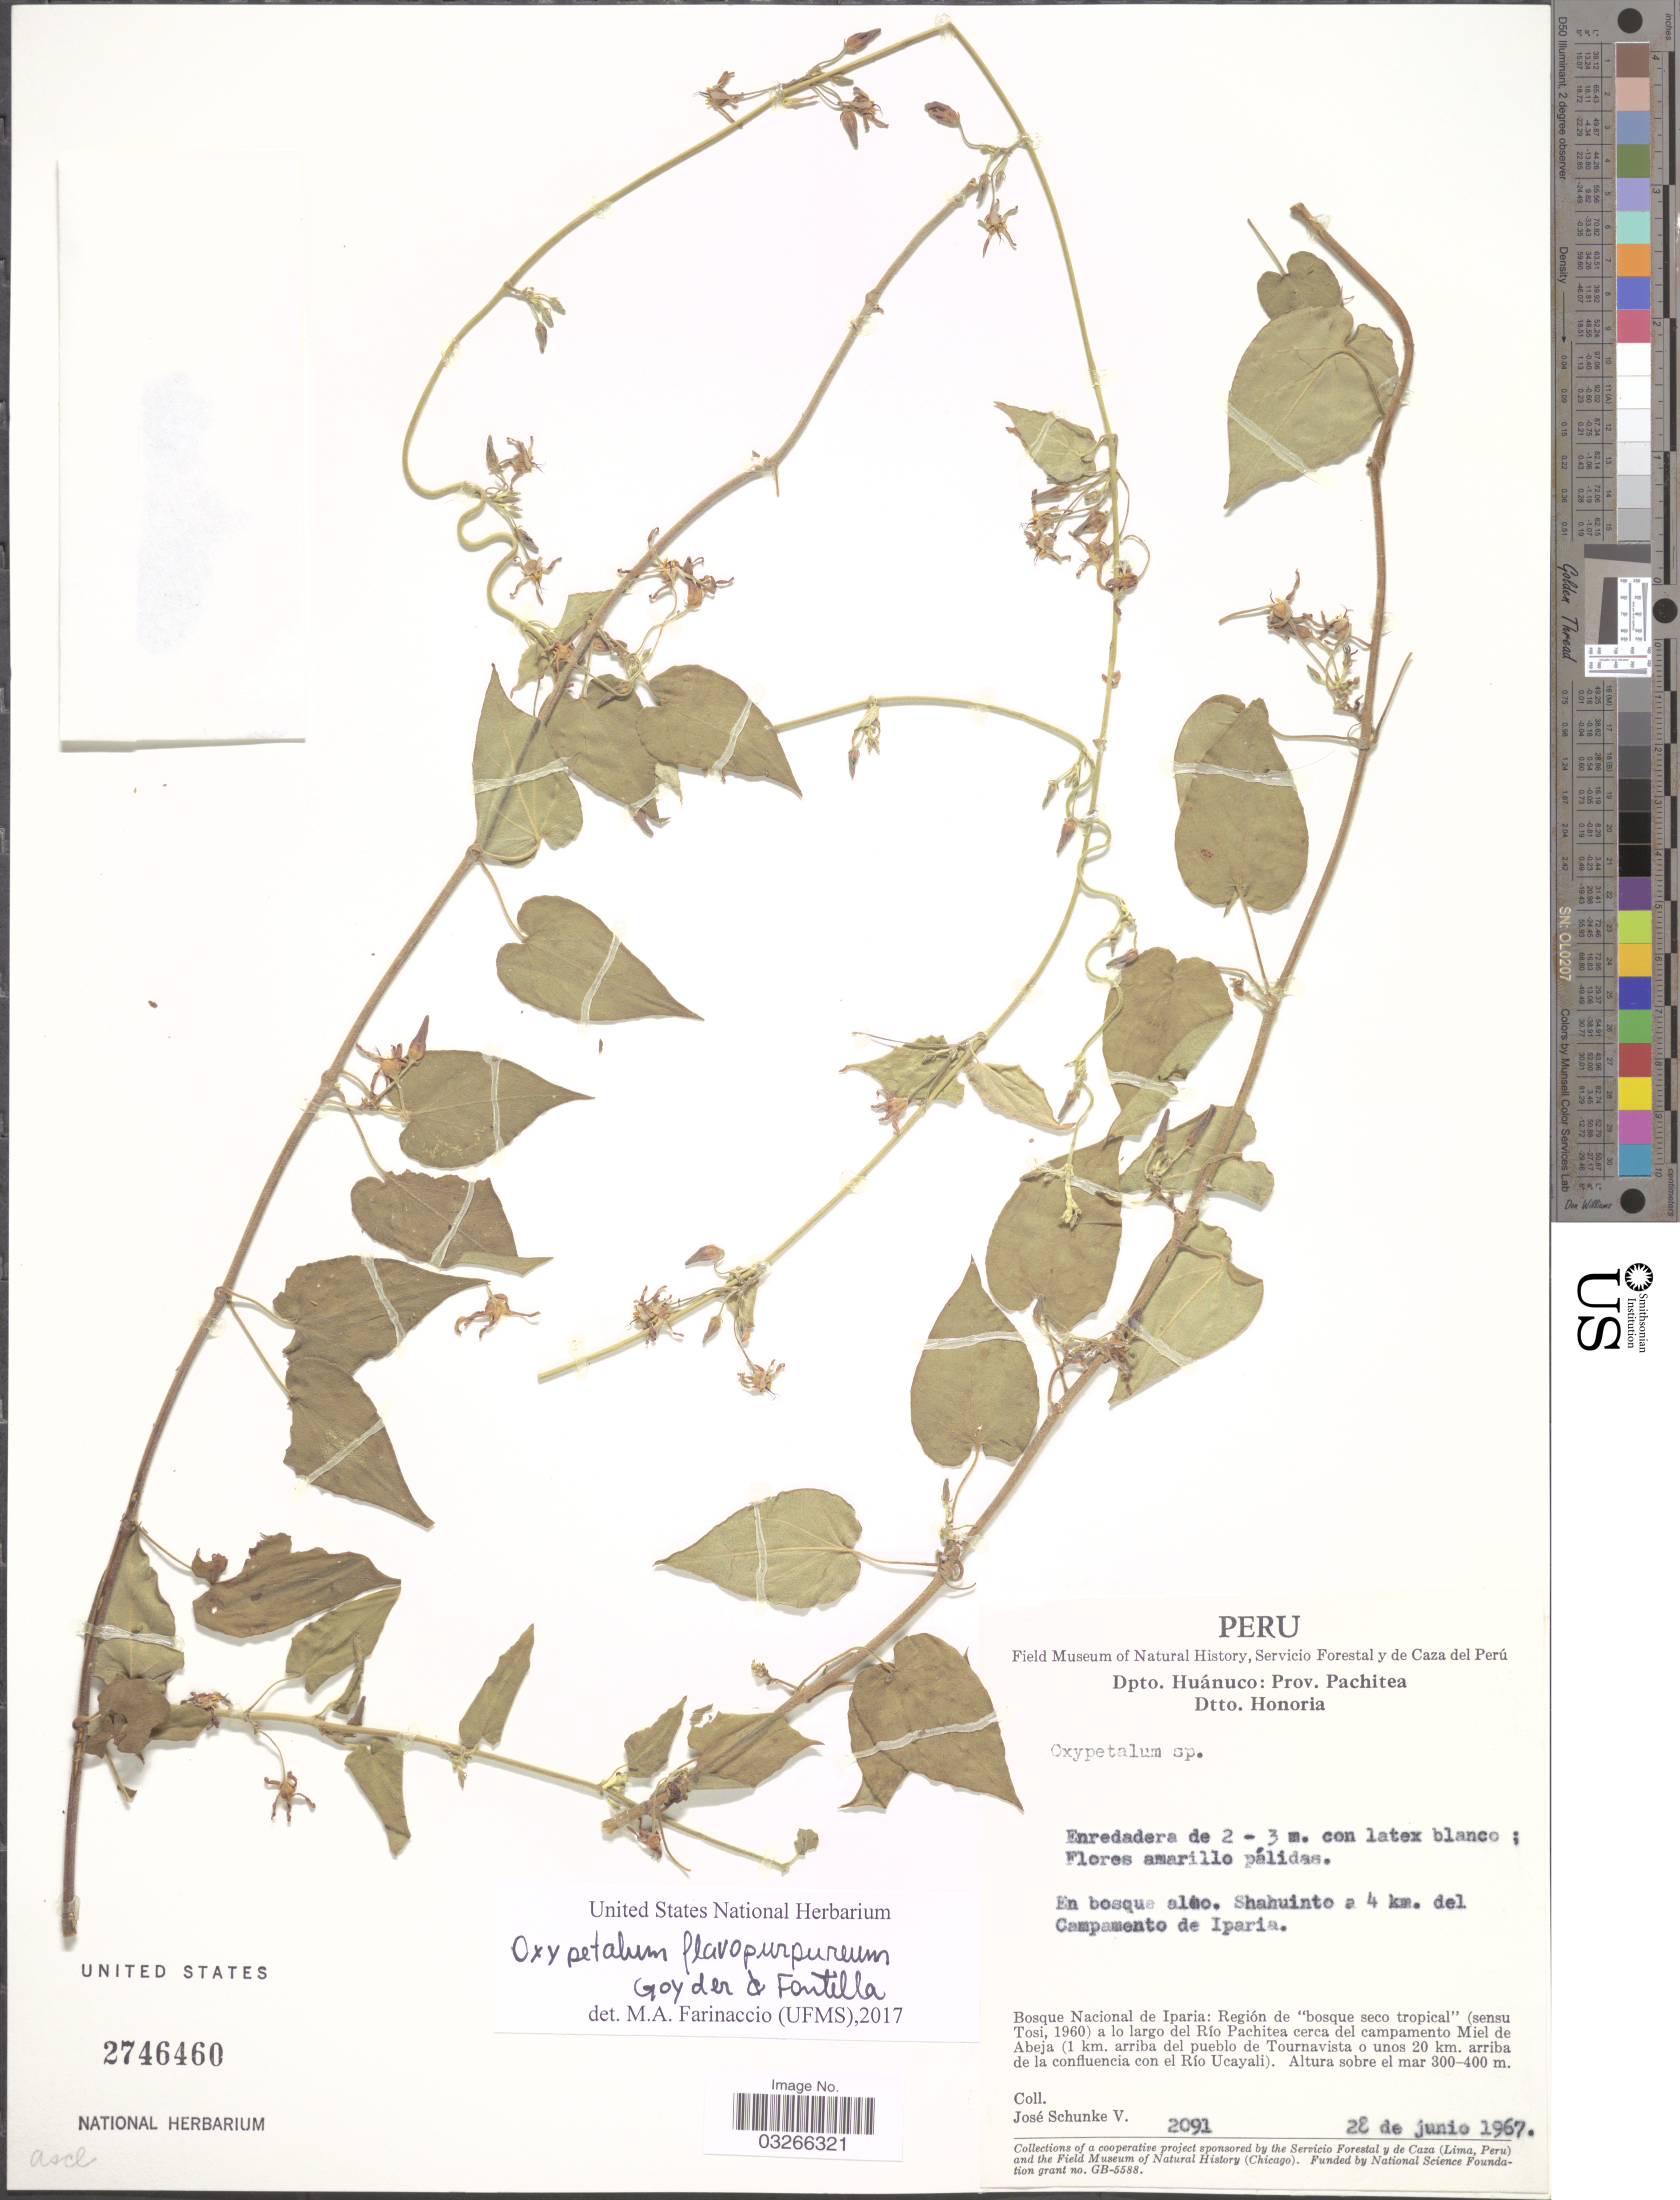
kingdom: Plantae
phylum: Tracheophyta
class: Magnoliopsida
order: Gentianales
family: Apocynaceae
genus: Oxypetalum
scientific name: Oxypetalum flavopurpureum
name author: Goyder & Fontella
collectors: J. Schunke Vigo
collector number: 2091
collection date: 1967-06-28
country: Peru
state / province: Huánuco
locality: En bosque alto, Shahuinto a 4 km. del Campamento de Iparia, Bosque Nacional de Iparia: Región de "bosque seco tropical" (sensu Tosi, 1960) a lo largo del Río Pachitea cerca del campamento Miel de Abeja (1 km. arriba del pueblo de Tournavista o unos 20 km. arriba de la confluencia con el Río Ucayali), Dtto. Honoria, Prov. Pachitea, Dpto. Huánuco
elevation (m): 300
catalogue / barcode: US 2746460